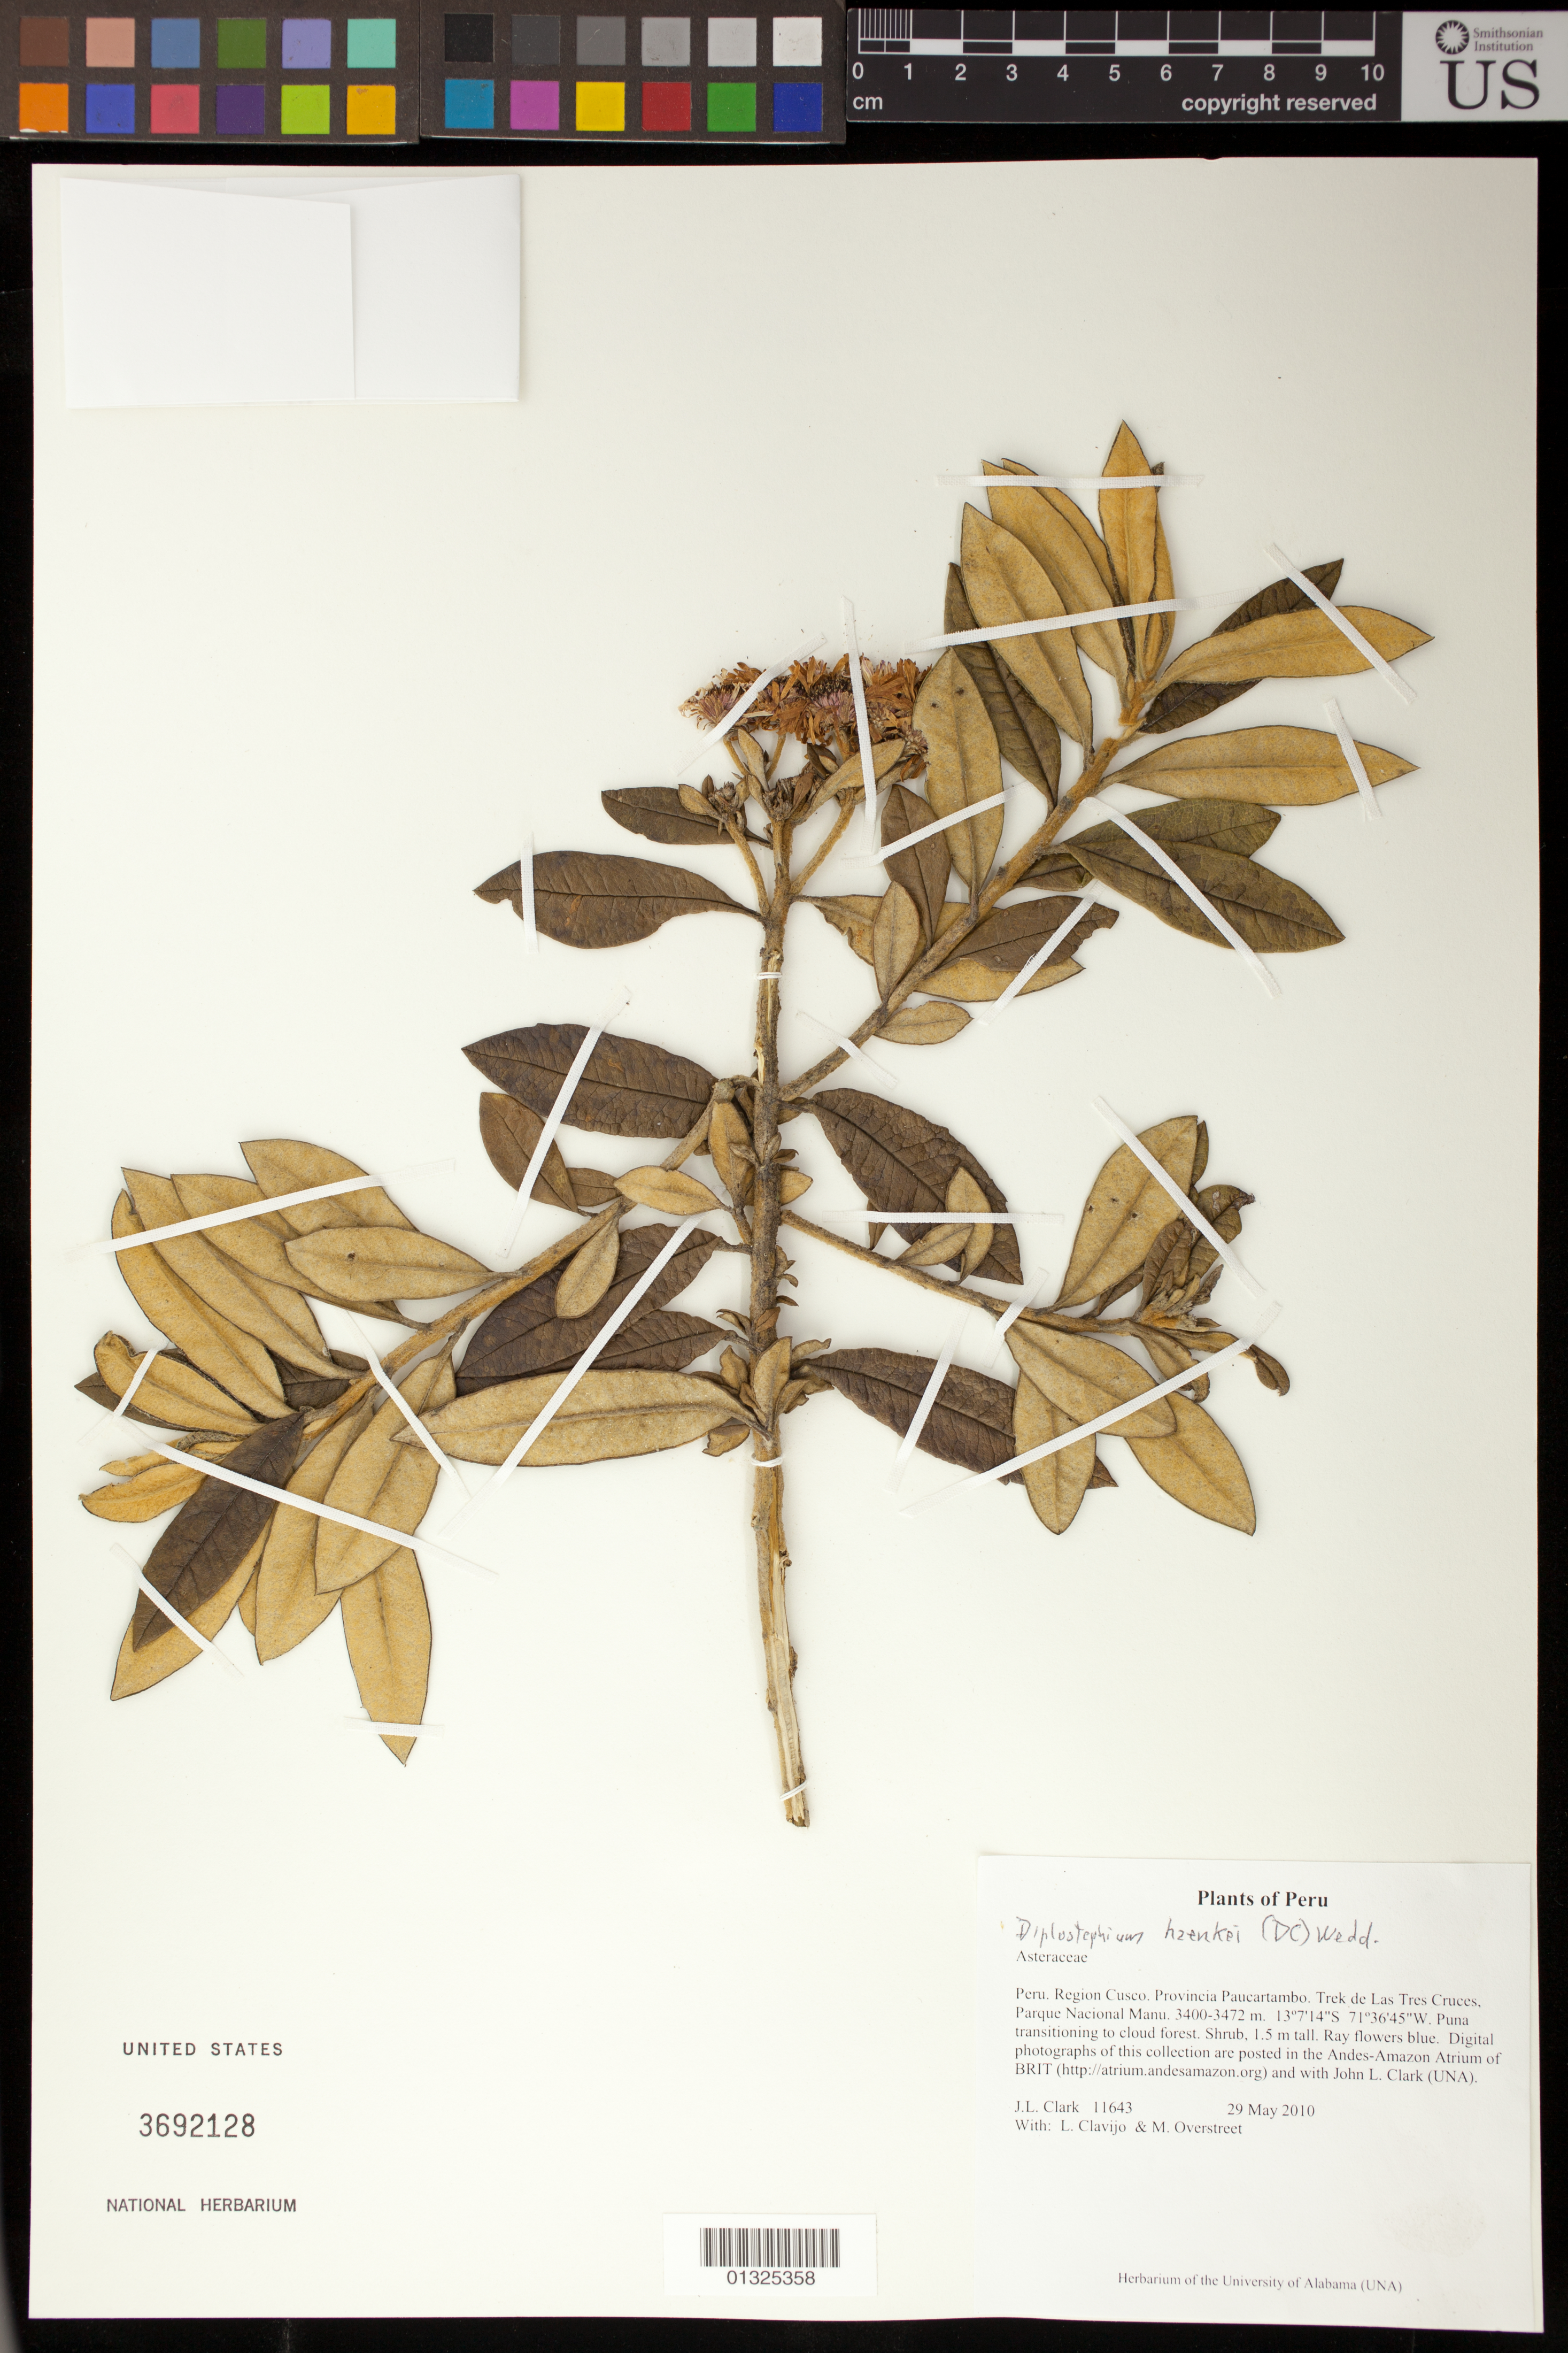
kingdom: Plantae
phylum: Tracheophyta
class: Magnoliopsida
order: Asterales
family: Asteraceae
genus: Diplostephium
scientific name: Diplostephium haenkei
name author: (DC.) Wedd.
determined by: Robinson, Harold E., (US)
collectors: J. L. Clark, L. Clavijo & M. Overstreet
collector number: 11643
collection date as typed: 29 May 2010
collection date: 2010-05-29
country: Peru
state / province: Cusco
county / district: Paucartambo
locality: Trek de Las Tres Cruces, Parque nacional Manu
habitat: Puna transitioning to cloud forest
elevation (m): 3400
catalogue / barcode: US 3692128